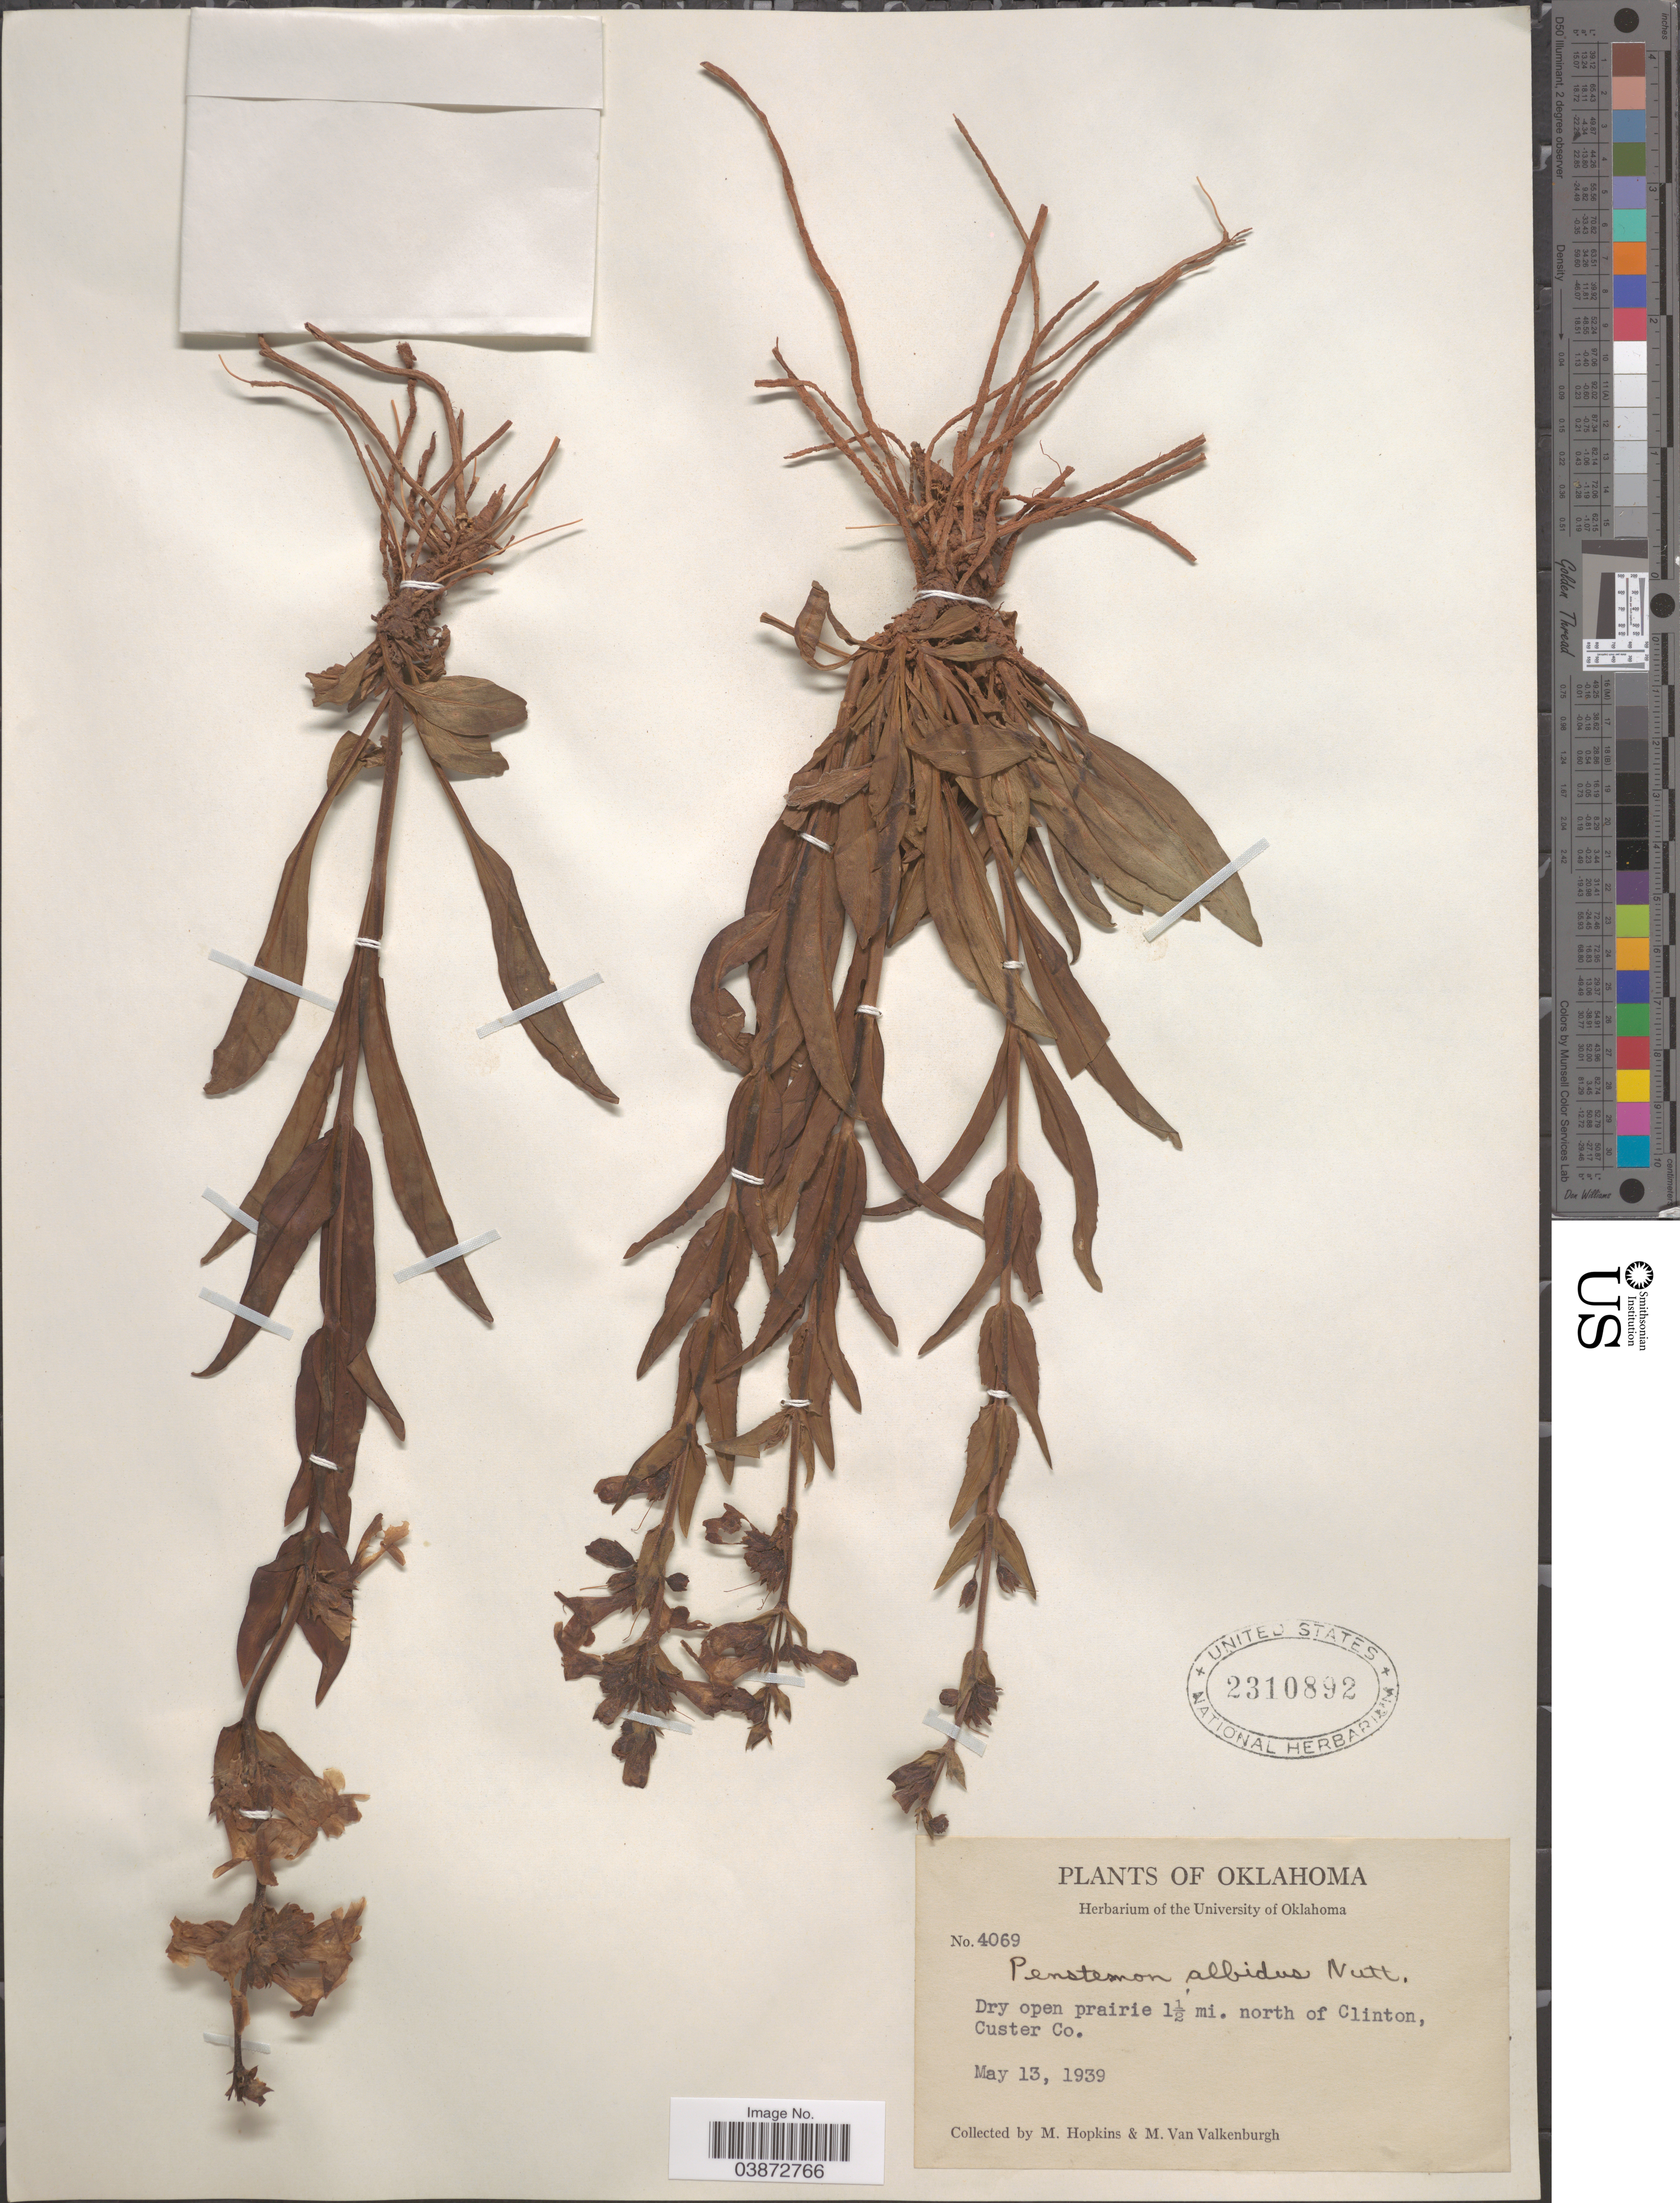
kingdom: Plantae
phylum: Tracheophyta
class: Magnoliopsida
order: Lamiales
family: Plantaginaceae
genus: Penstemon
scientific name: Penstemon albidus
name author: Nutt.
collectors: M. Hopkins & A. Valkenburgh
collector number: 4069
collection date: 1939-05-13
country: United States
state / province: Oklahoma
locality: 1½ mi. north of Clinton, Custer Co.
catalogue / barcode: US 2310892